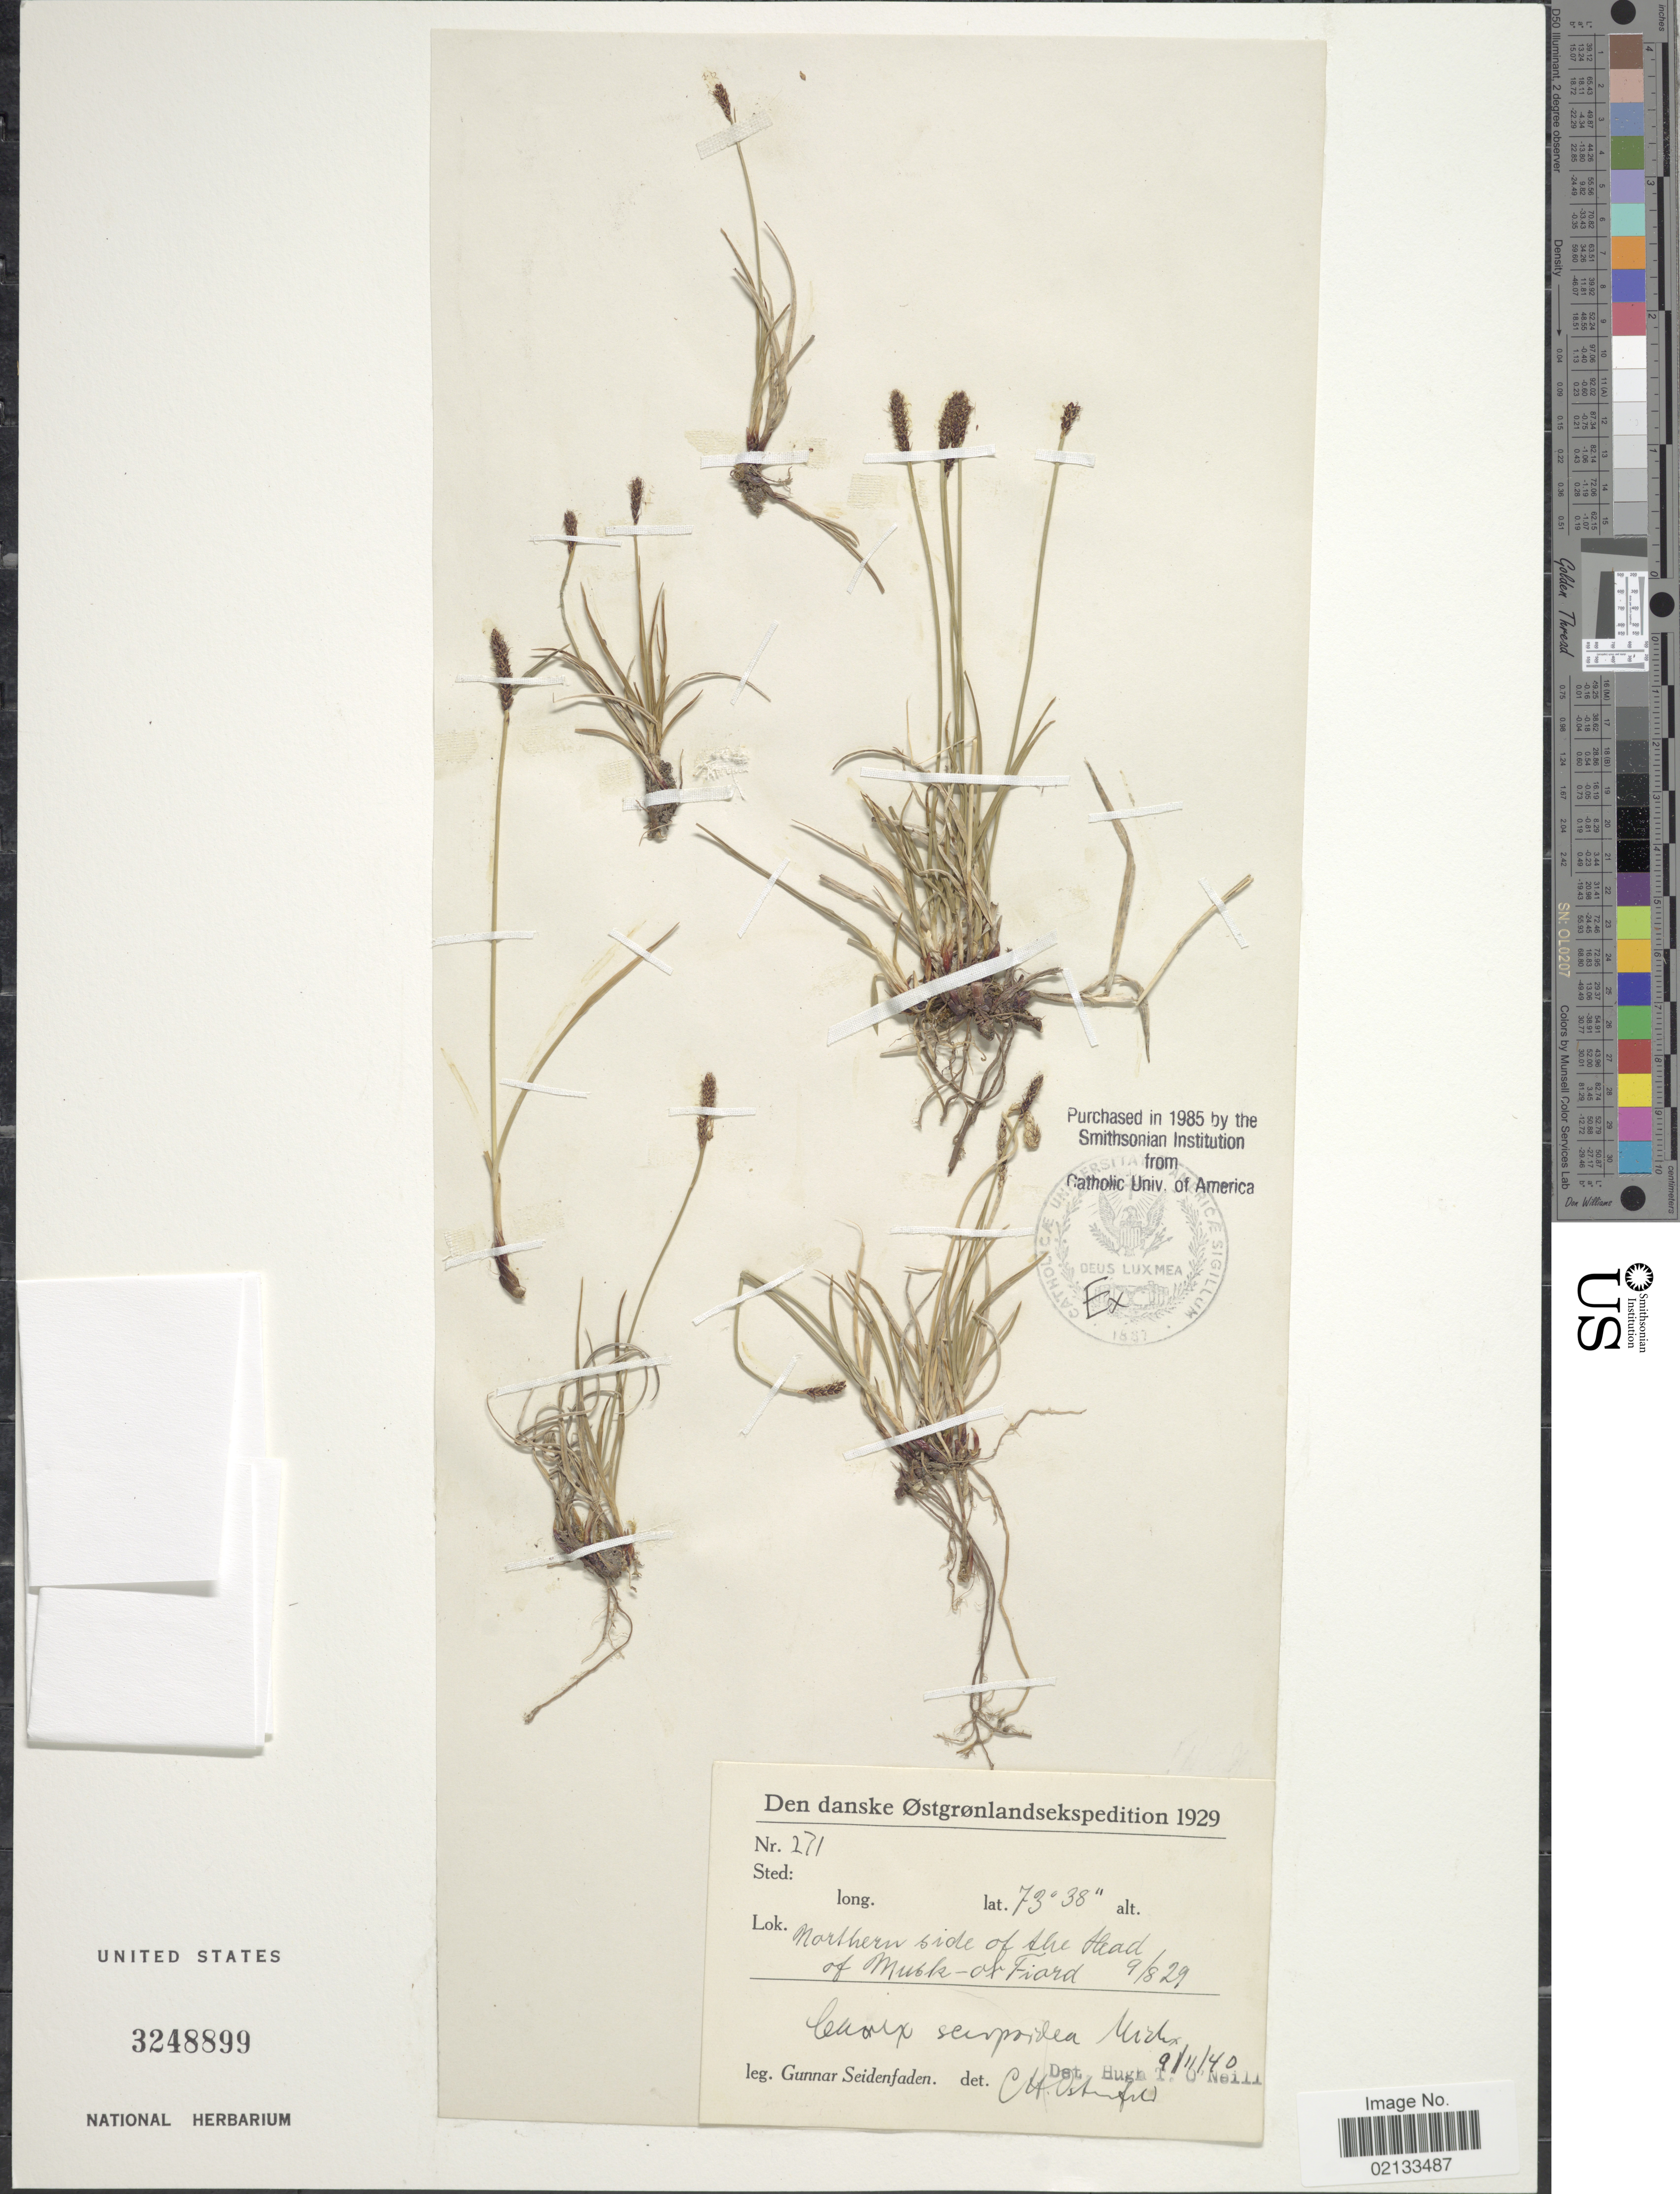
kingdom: Plantae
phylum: Tracheophyta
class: Liliopsida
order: Poales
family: Cyperaceae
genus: Carex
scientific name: Carex scirpoidea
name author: Michx.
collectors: G. Seidenfaden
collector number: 271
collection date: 1929-08-09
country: Greenland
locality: Den danske Østgrønlands, Northern side of the head of Musk - of Fiord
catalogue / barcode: US 3248899